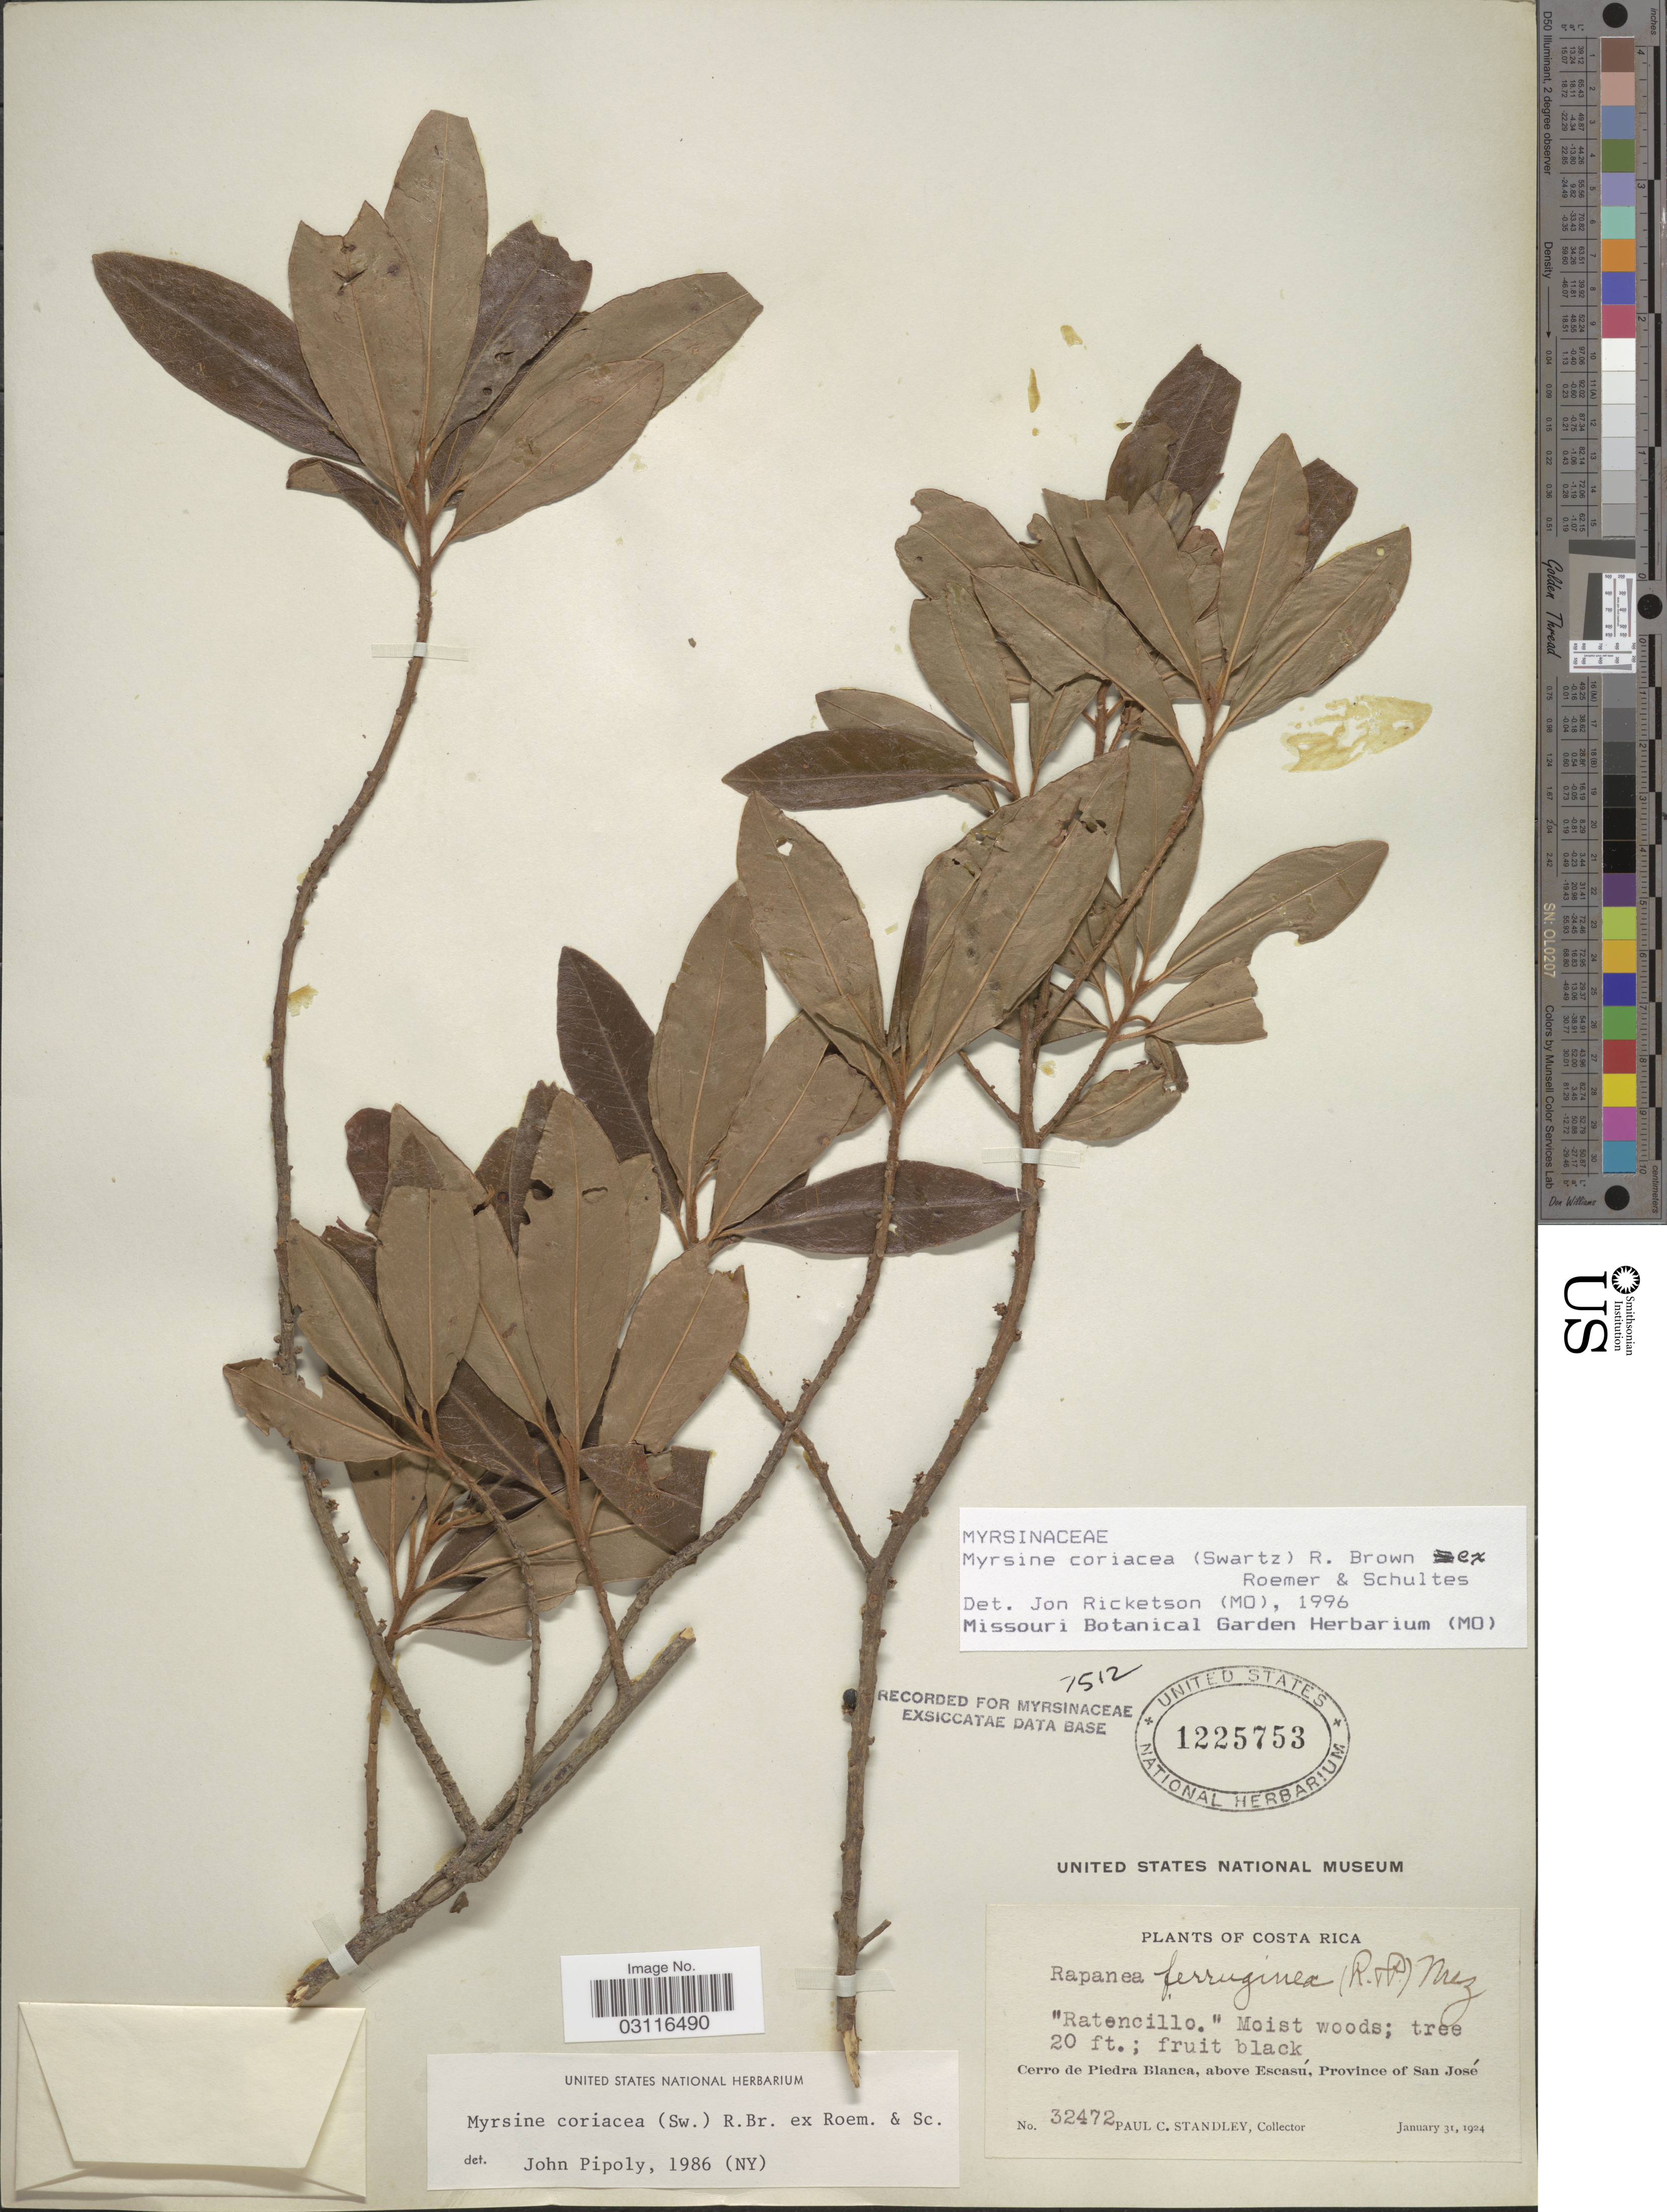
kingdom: Plantae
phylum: Tracheophyta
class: Magnoliopsida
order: Ericales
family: Primulaceae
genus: Myrsine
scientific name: Myrsine coriacea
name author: (Sw.) R. Br. ex Roem. & Schult.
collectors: P. C. Standley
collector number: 32472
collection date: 1924-01-31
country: Costa Rica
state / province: San José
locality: Cerro de Piedra Blanca, above Escasú.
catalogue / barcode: US 1225753